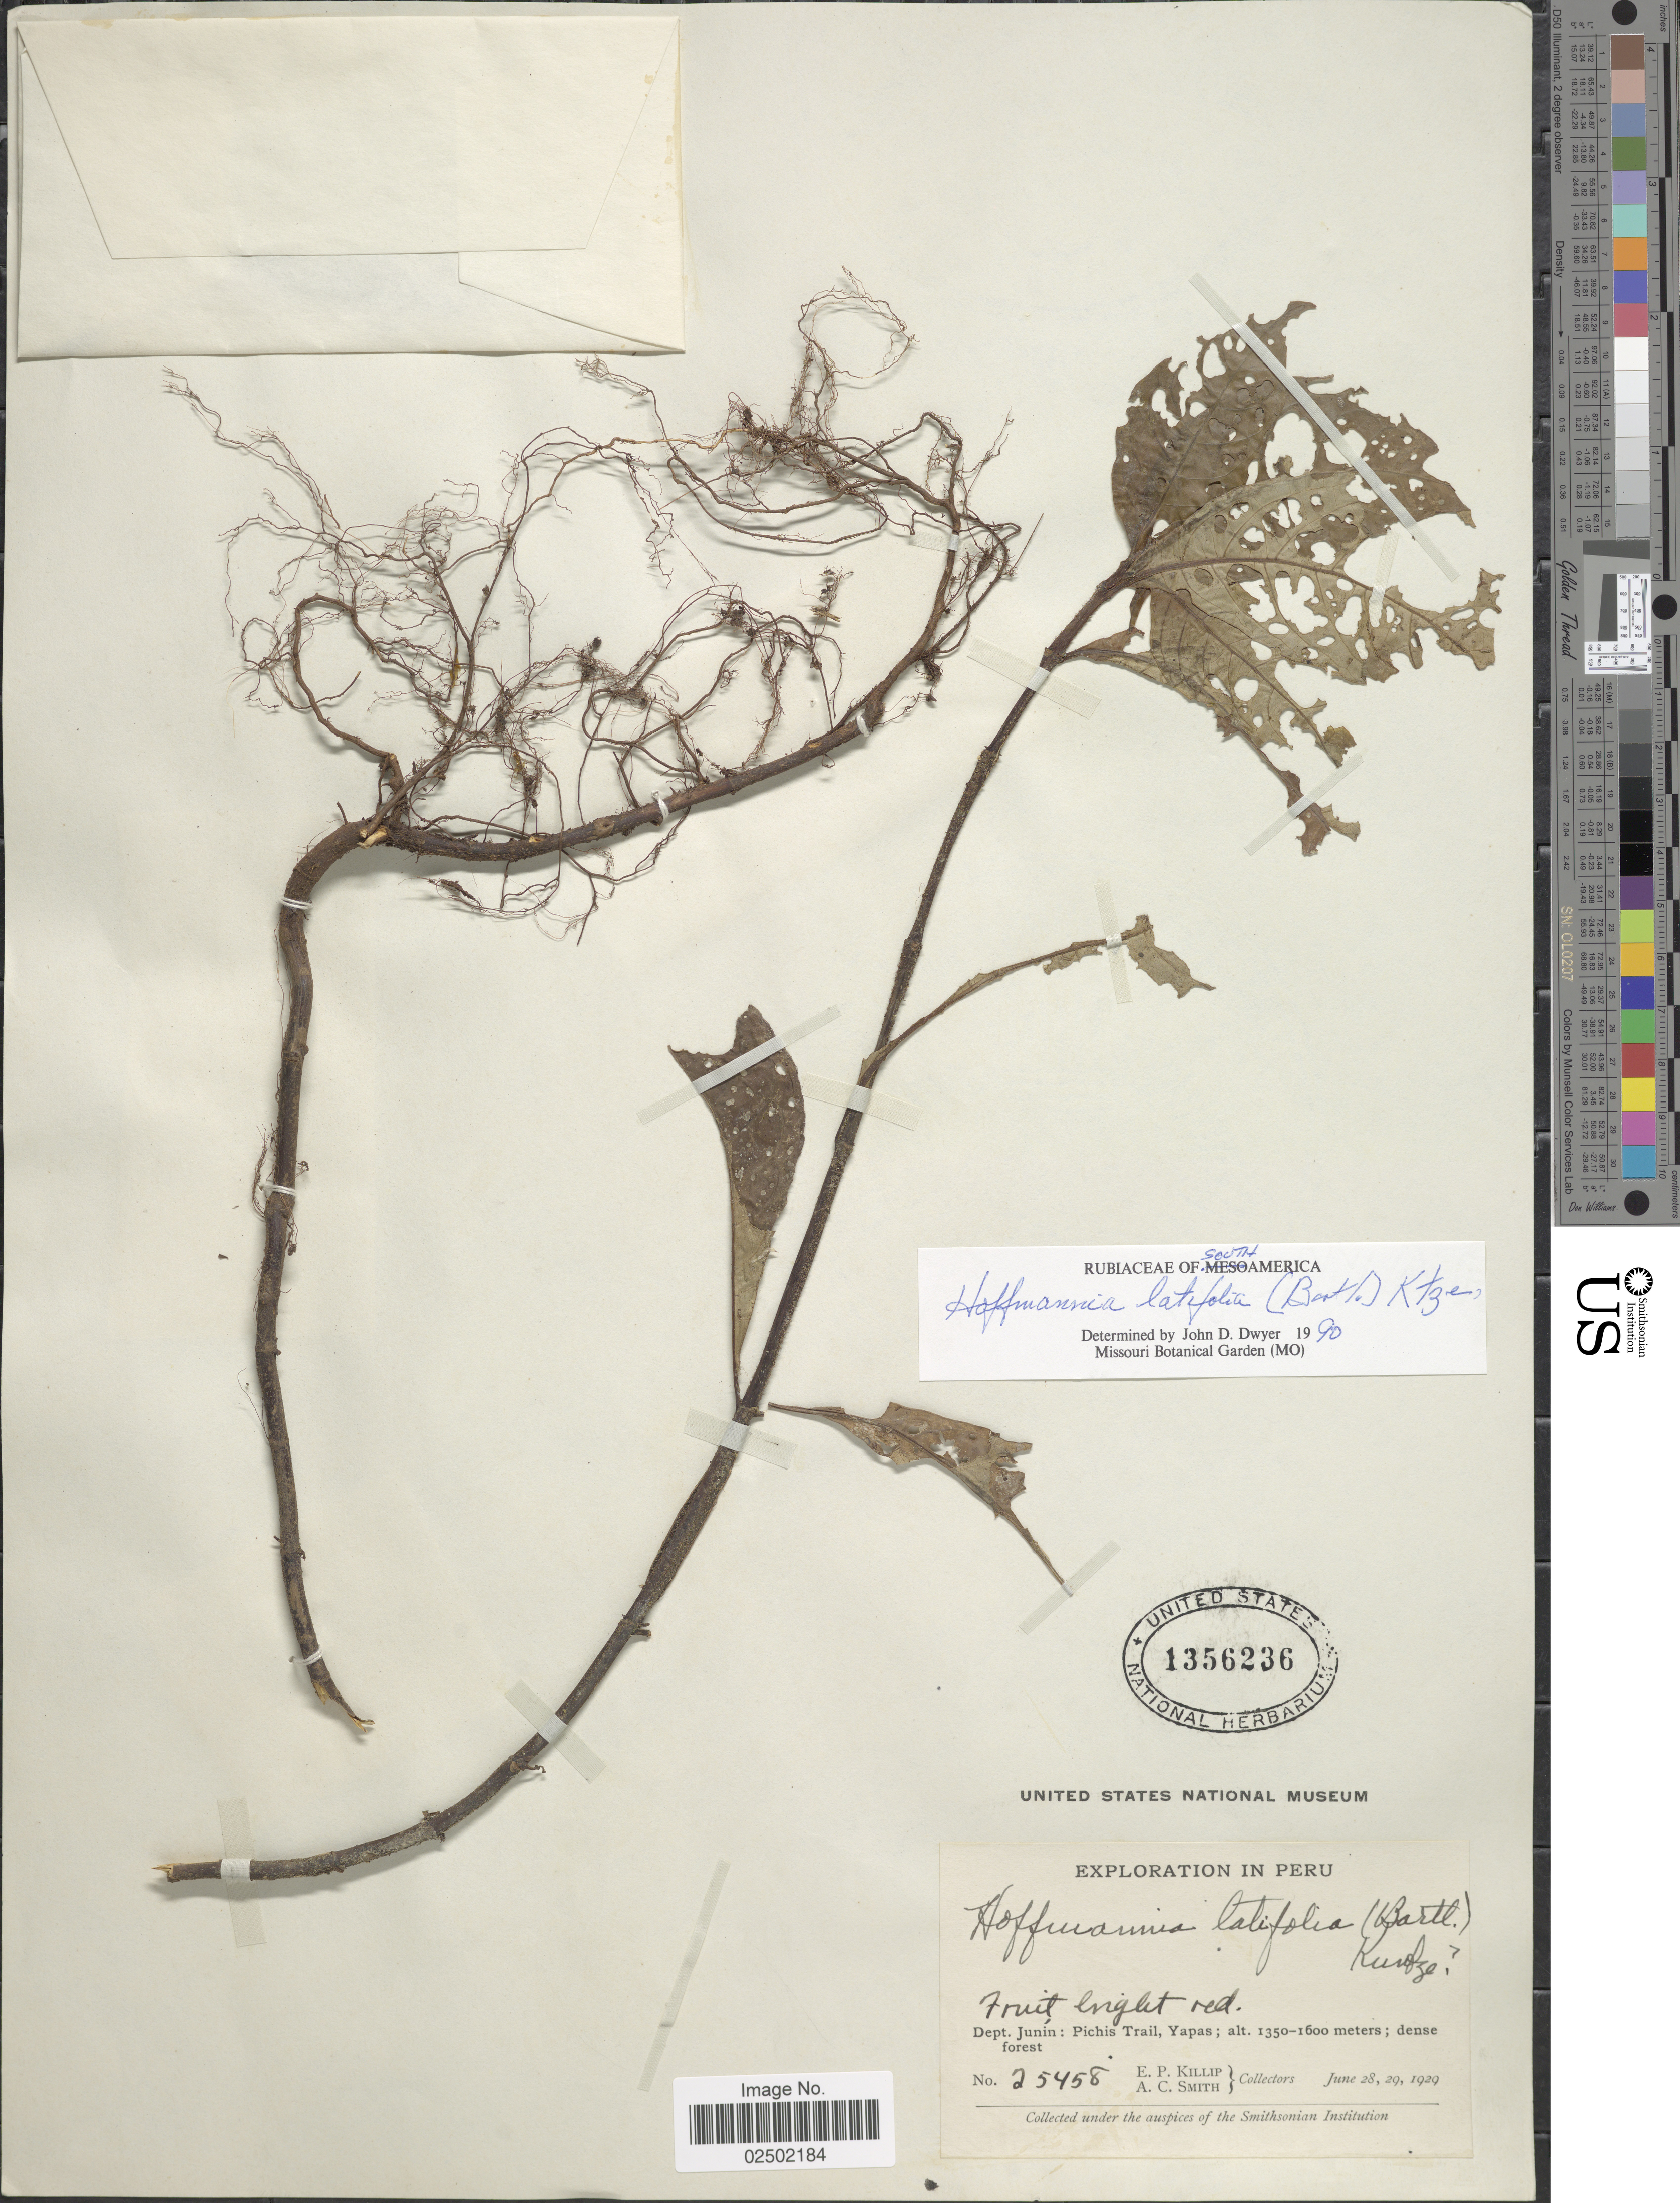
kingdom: Plantae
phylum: Tracheophyta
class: Magnoliopsida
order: Gentianales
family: Rubiaceae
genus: Hoffmannia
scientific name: Hoffmannia latifolia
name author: (Bartl.) Kuntze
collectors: E. P. Killip & A. C. Smith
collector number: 25458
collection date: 1929-06-28/1929-06-29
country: Peru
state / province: Junín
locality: Dept. Junin: Pichis Trail, Yapas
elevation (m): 1350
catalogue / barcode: US 1356236